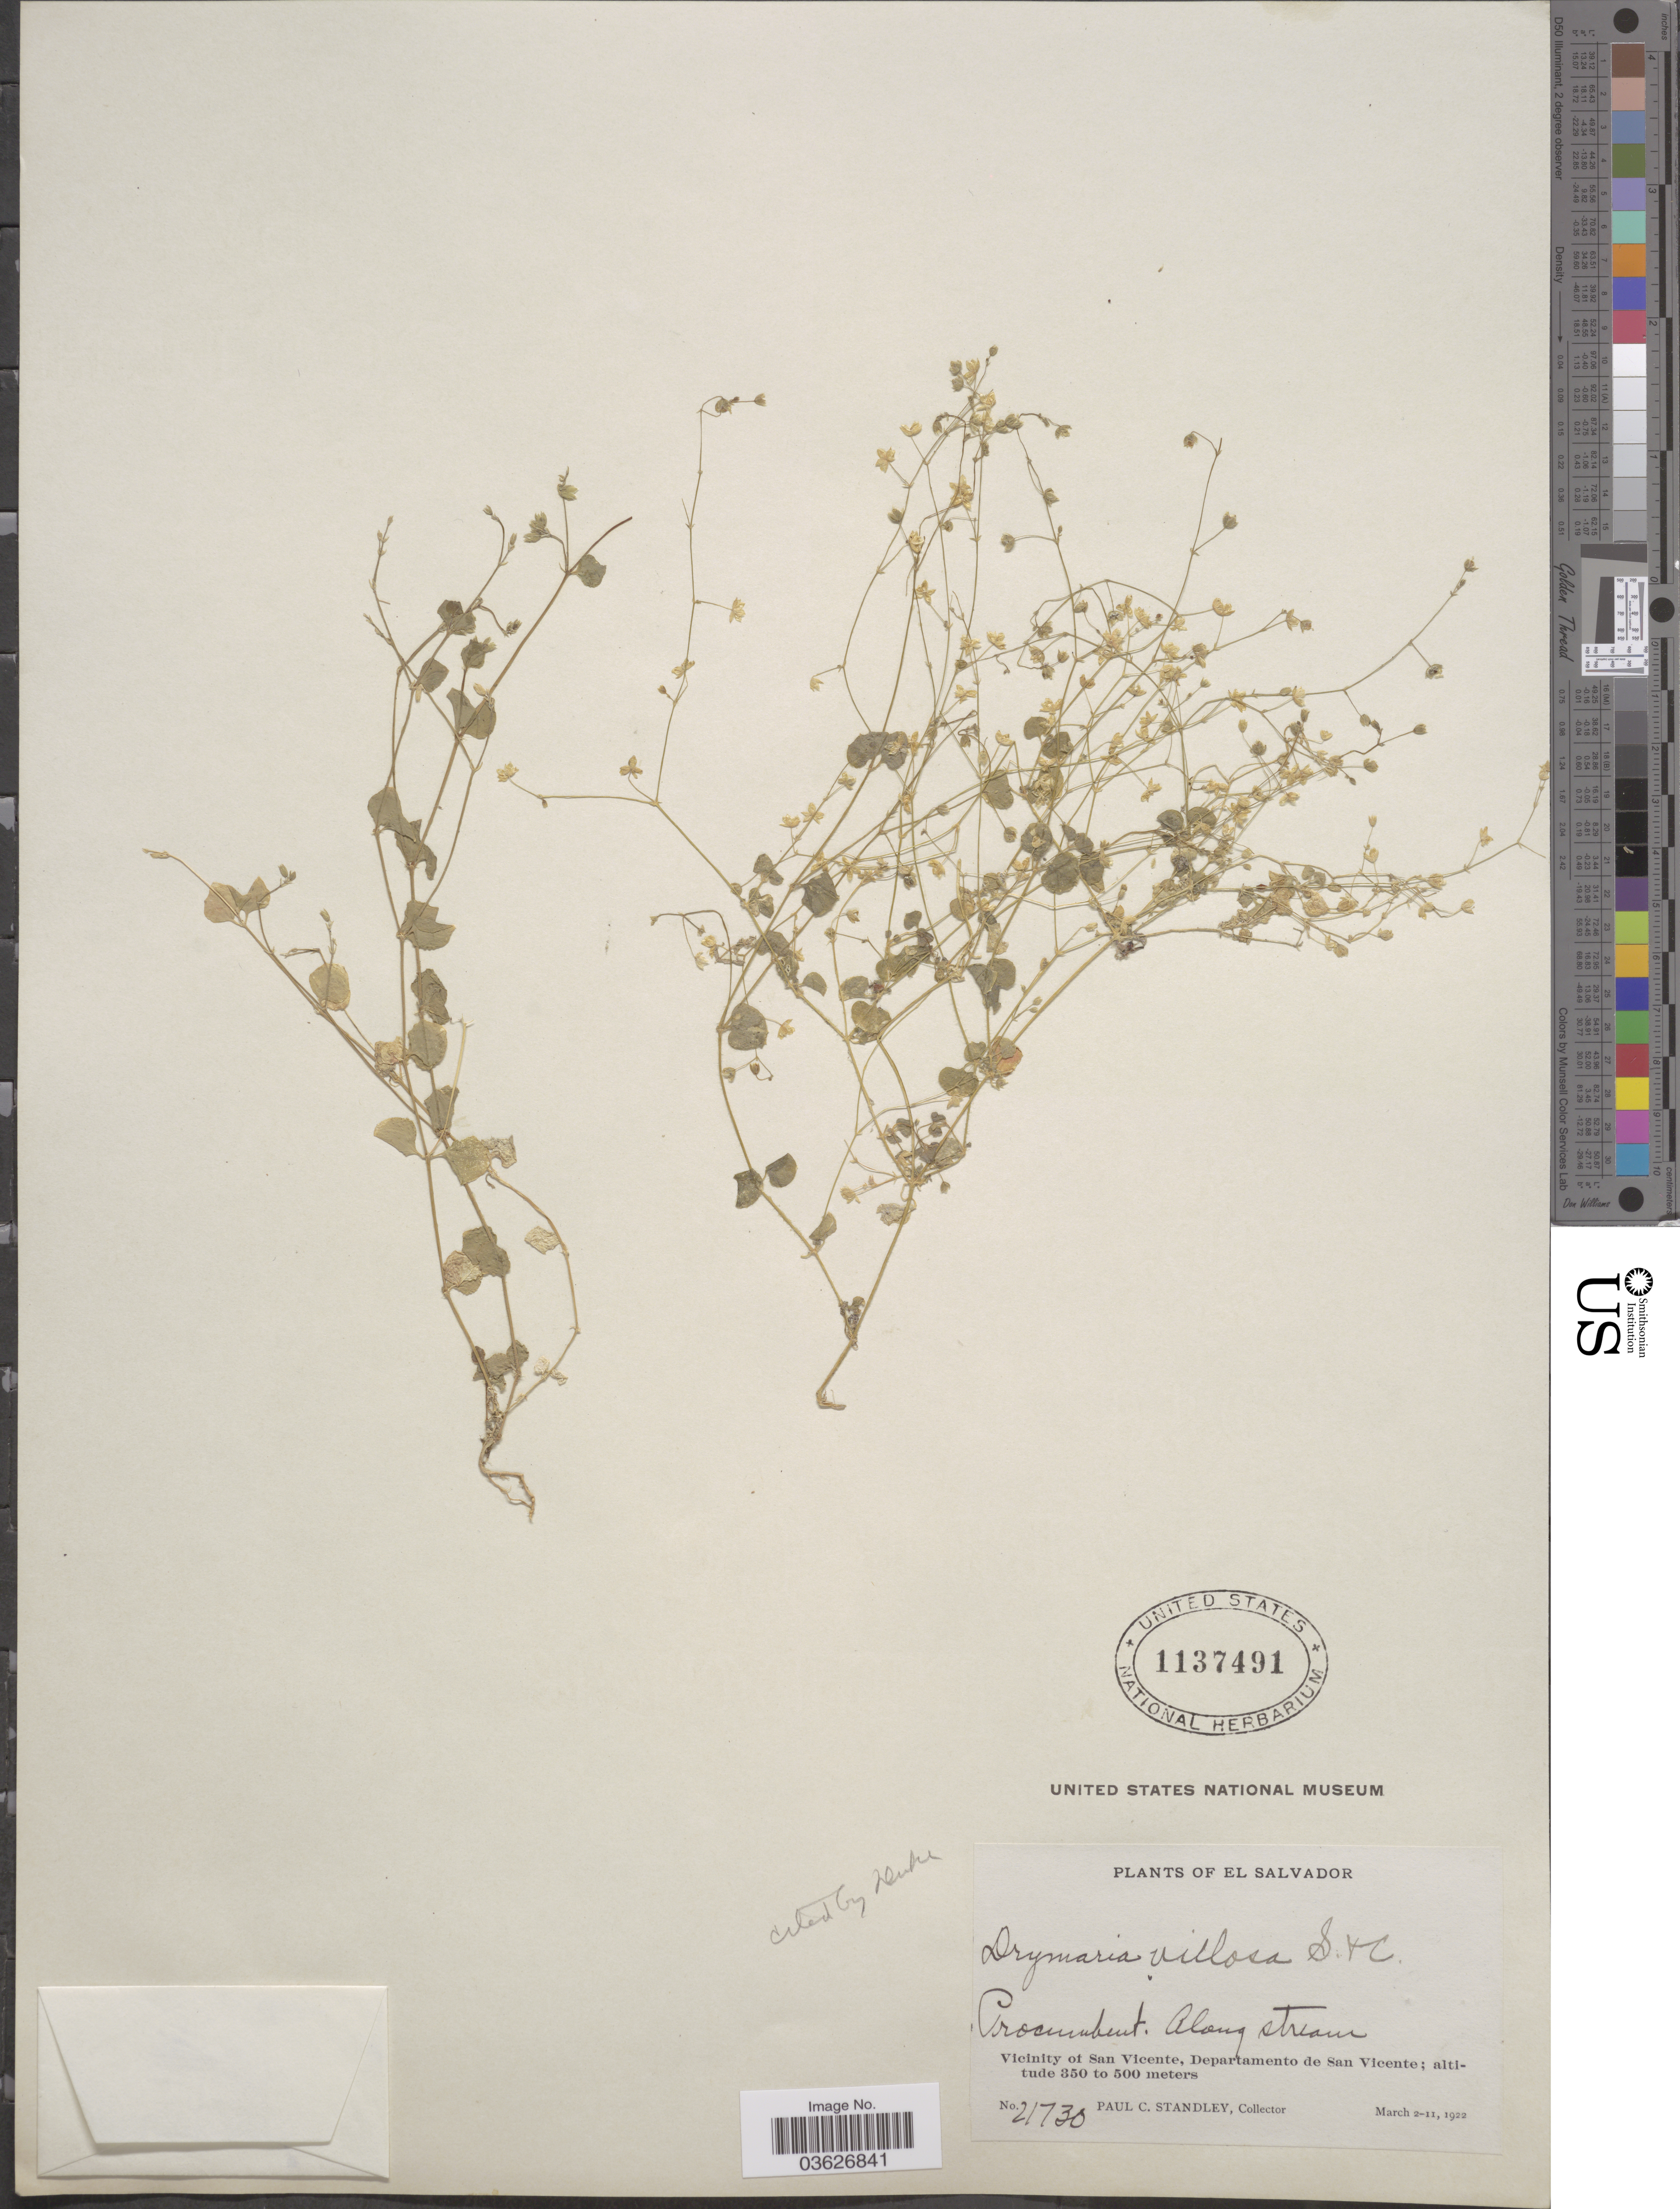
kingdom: Plantae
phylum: Tracheophyta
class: Magnoliopsida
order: Caryophyllales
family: Caryophyllaceae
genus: Drymaria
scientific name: Drymaria villosa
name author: Cham. & Schltdl.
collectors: P. C. Standley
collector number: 21730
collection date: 1922-03-02/1922-03-11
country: El Salvador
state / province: San Vincente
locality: Vicinity of San Vicente, Departamento de San Vicente.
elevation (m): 350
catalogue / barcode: US 1137491